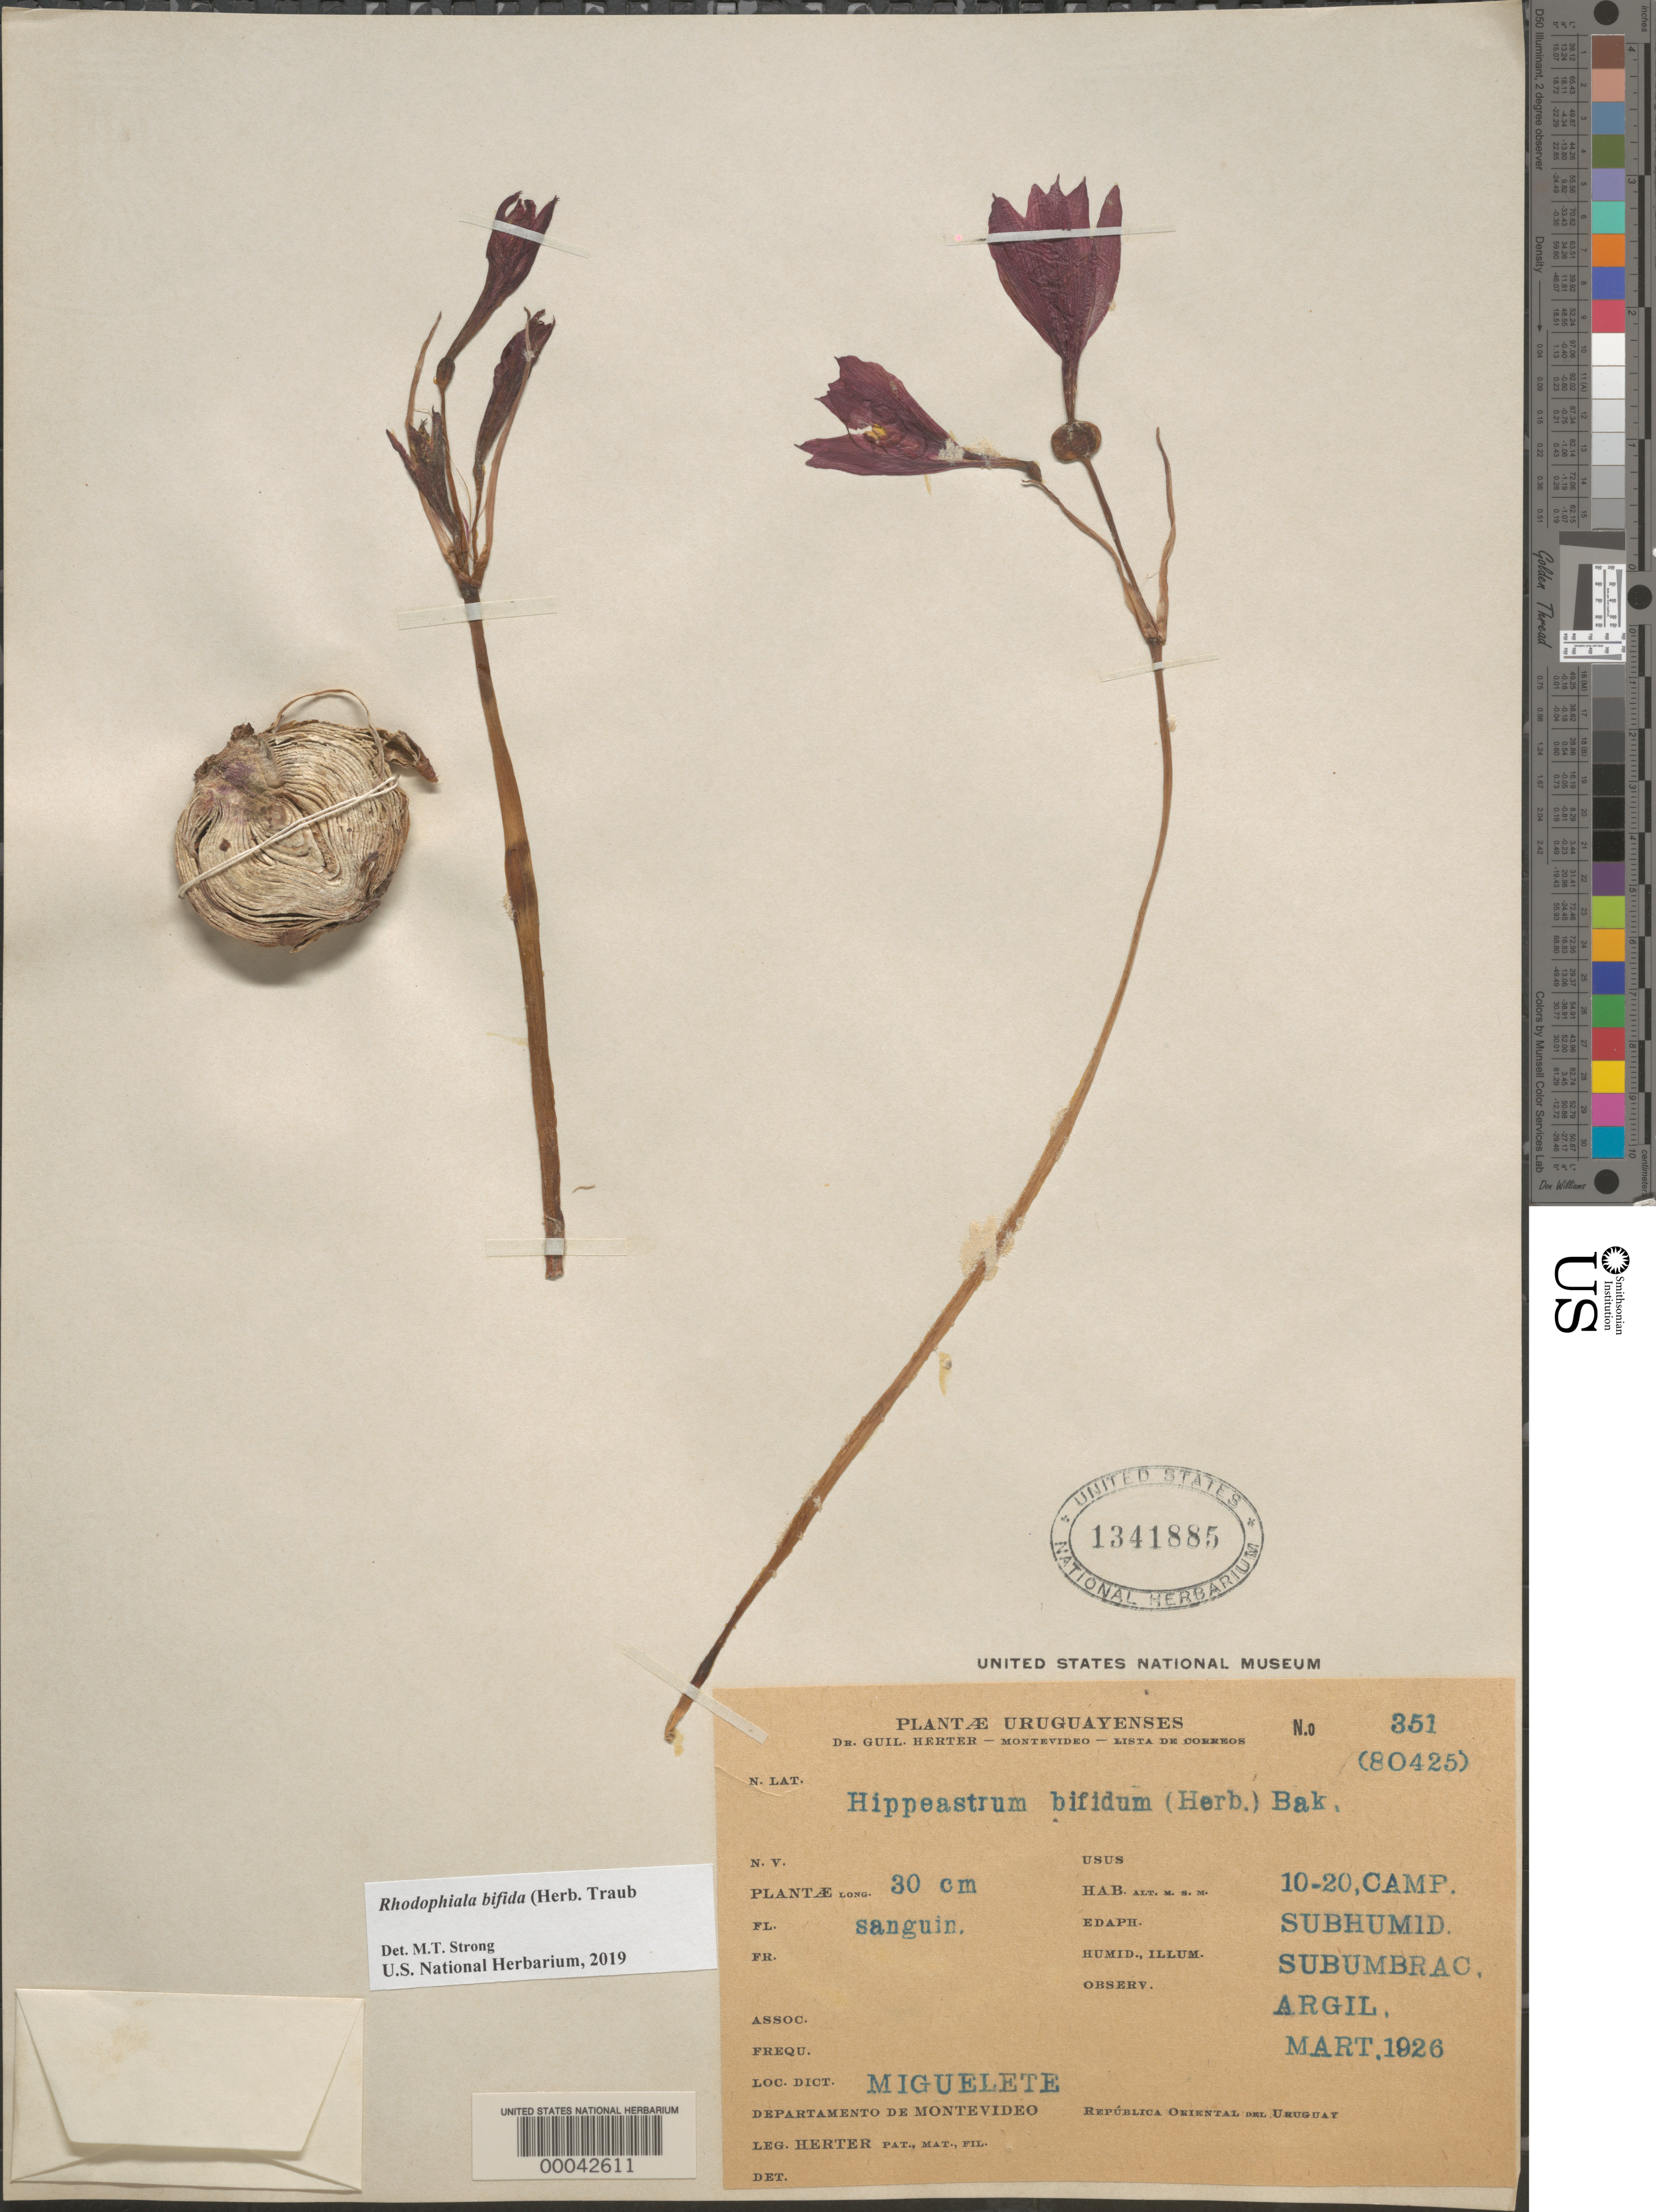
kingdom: Plantae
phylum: Tracheophyta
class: Liliopsida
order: Asparagales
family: Amaryllidaceae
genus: Rhodophiala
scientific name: Rhodophiala bifida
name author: (Herb.) Traub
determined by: Strong, Mark T., (BOT), Smithsonian Institution - National Museum of Natural History (UNITED STATES)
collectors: W. G. Herter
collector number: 351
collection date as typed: Mar 1926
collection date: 1926-03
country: Uruguay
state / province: Montevideo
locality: Miguelete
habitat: Subhumid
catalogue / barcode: US 1341885